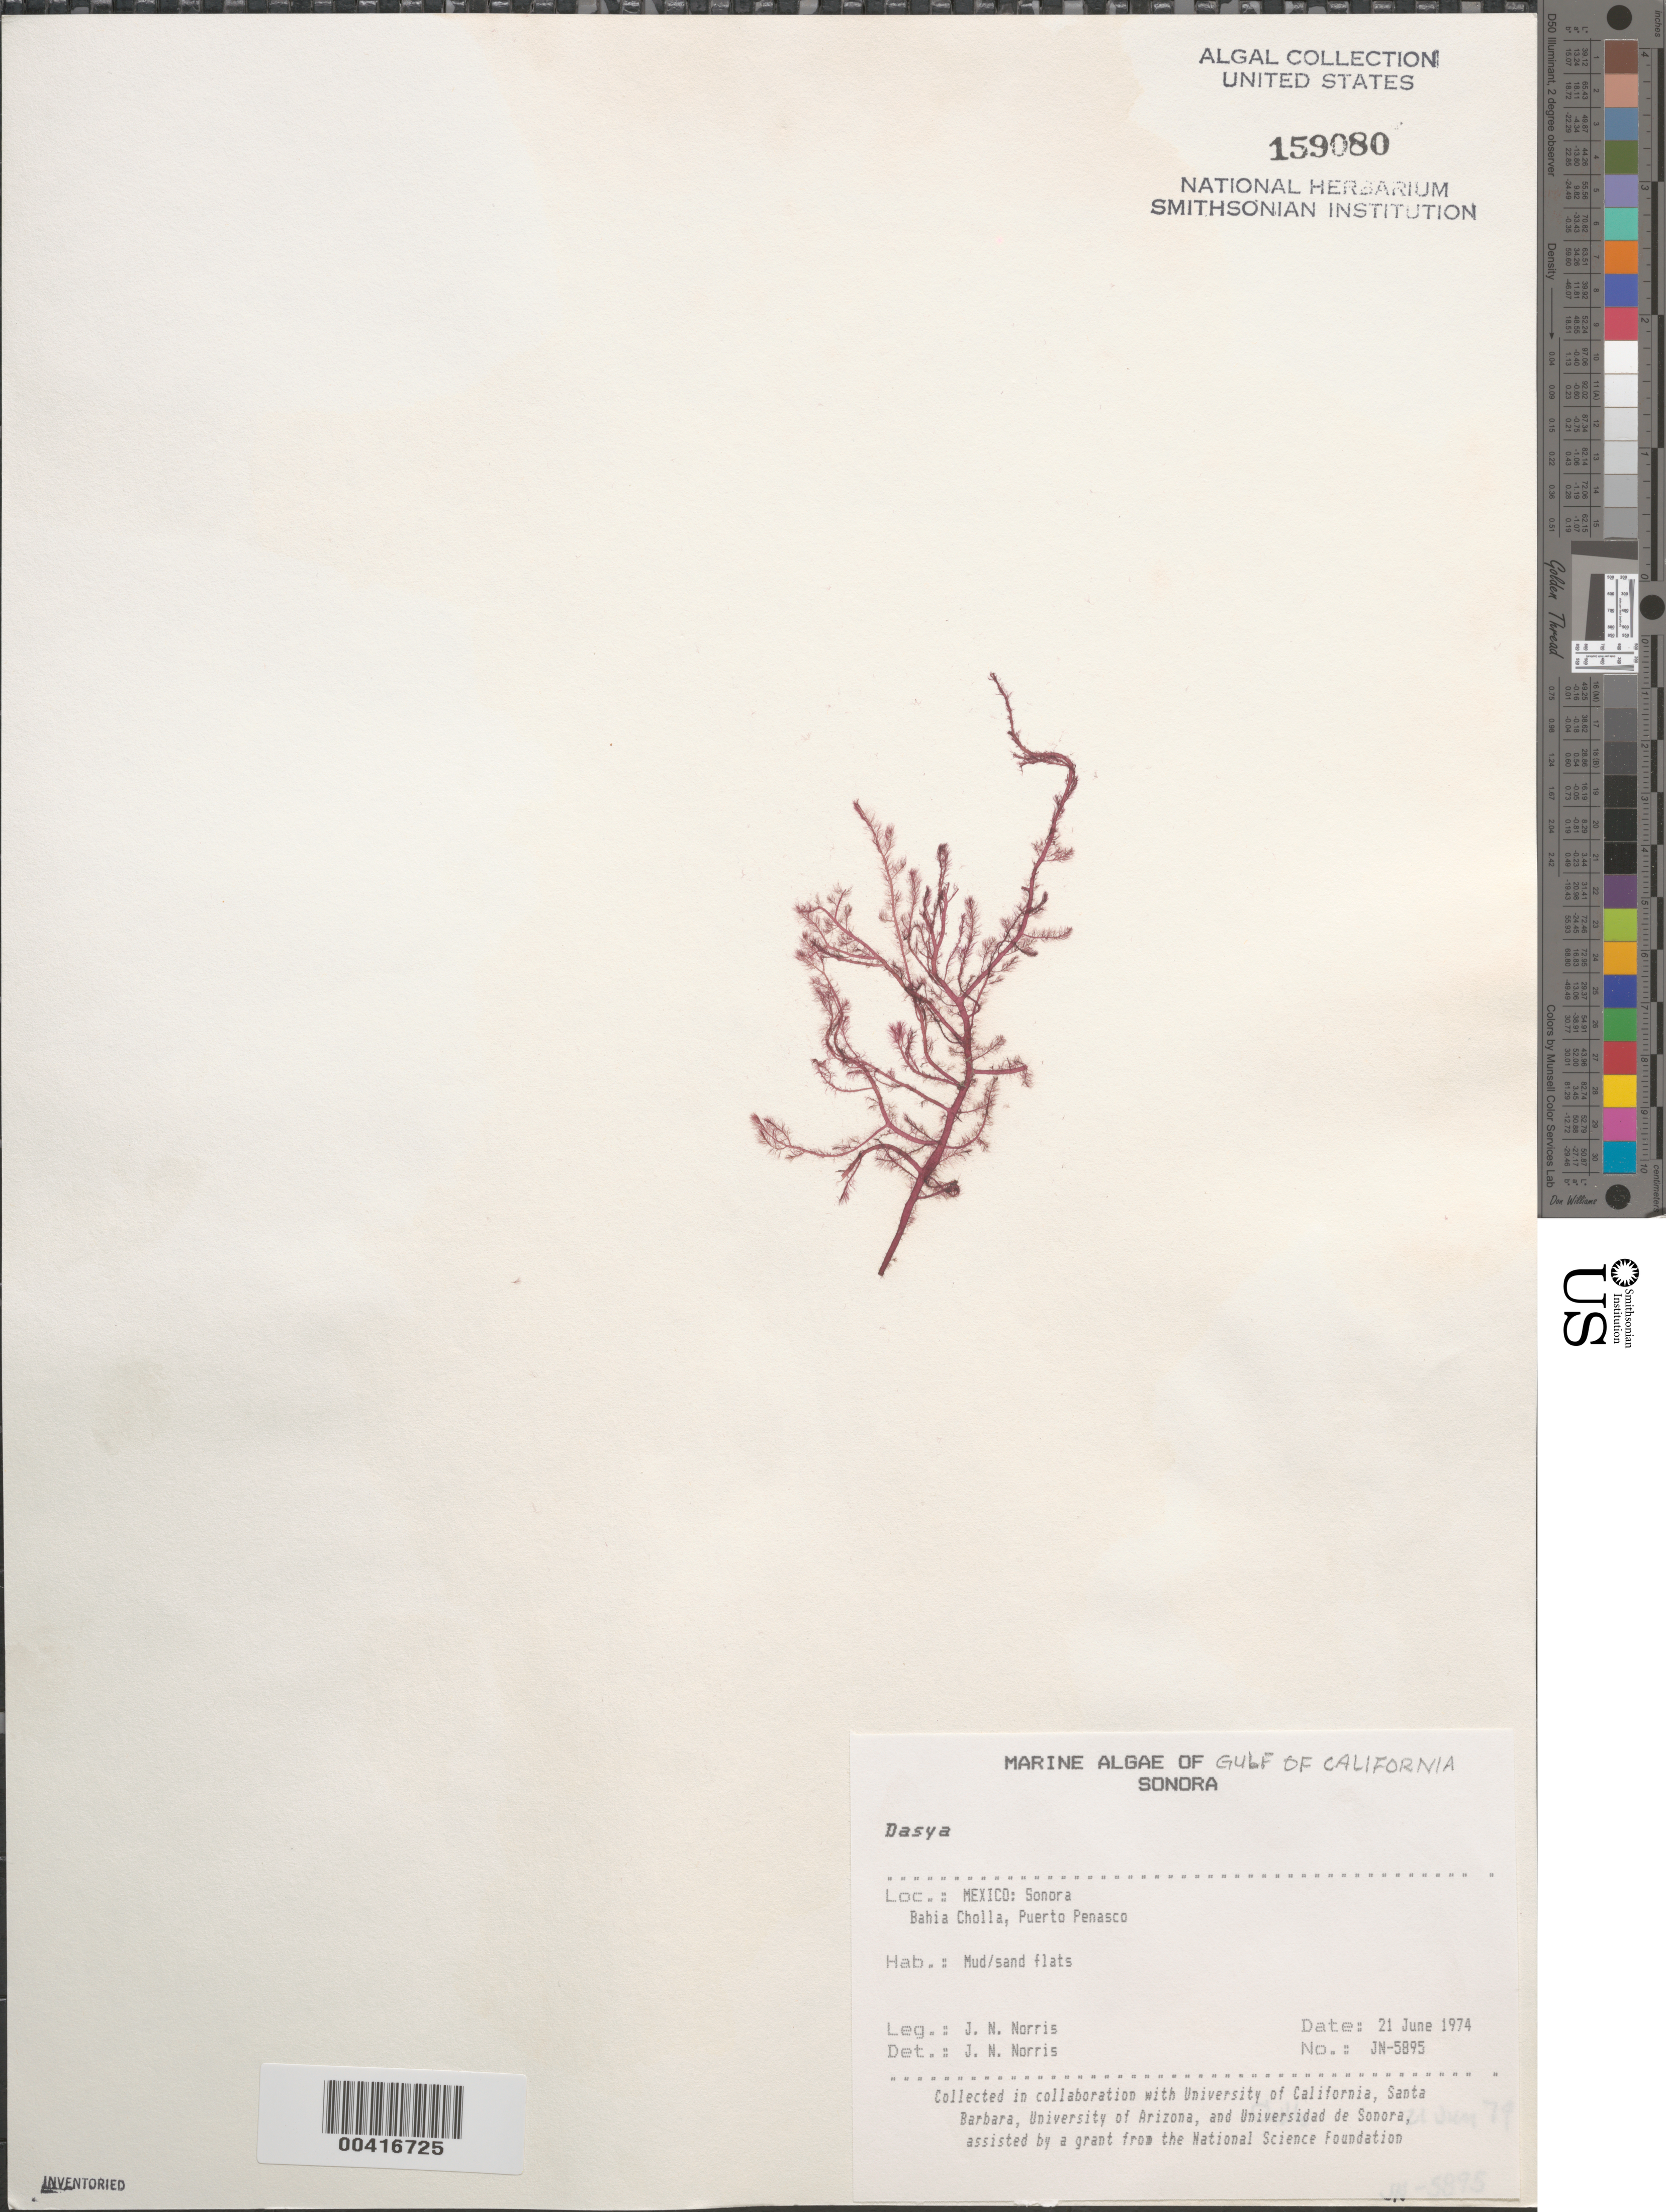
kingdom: Plantae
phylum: Rhodophyta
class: Florideophyceae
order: Ceramiales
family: Dasyaceae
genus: Dasya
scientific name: Dasya sp.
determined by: Norris, James N.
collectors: J. N. Norris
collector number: JN-5895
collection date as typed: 21 Jun 1974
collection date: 1974-06-21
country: Mexico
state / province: Sonora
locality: Bahia Cholla, Puerto Penasco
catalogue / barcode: US 159080